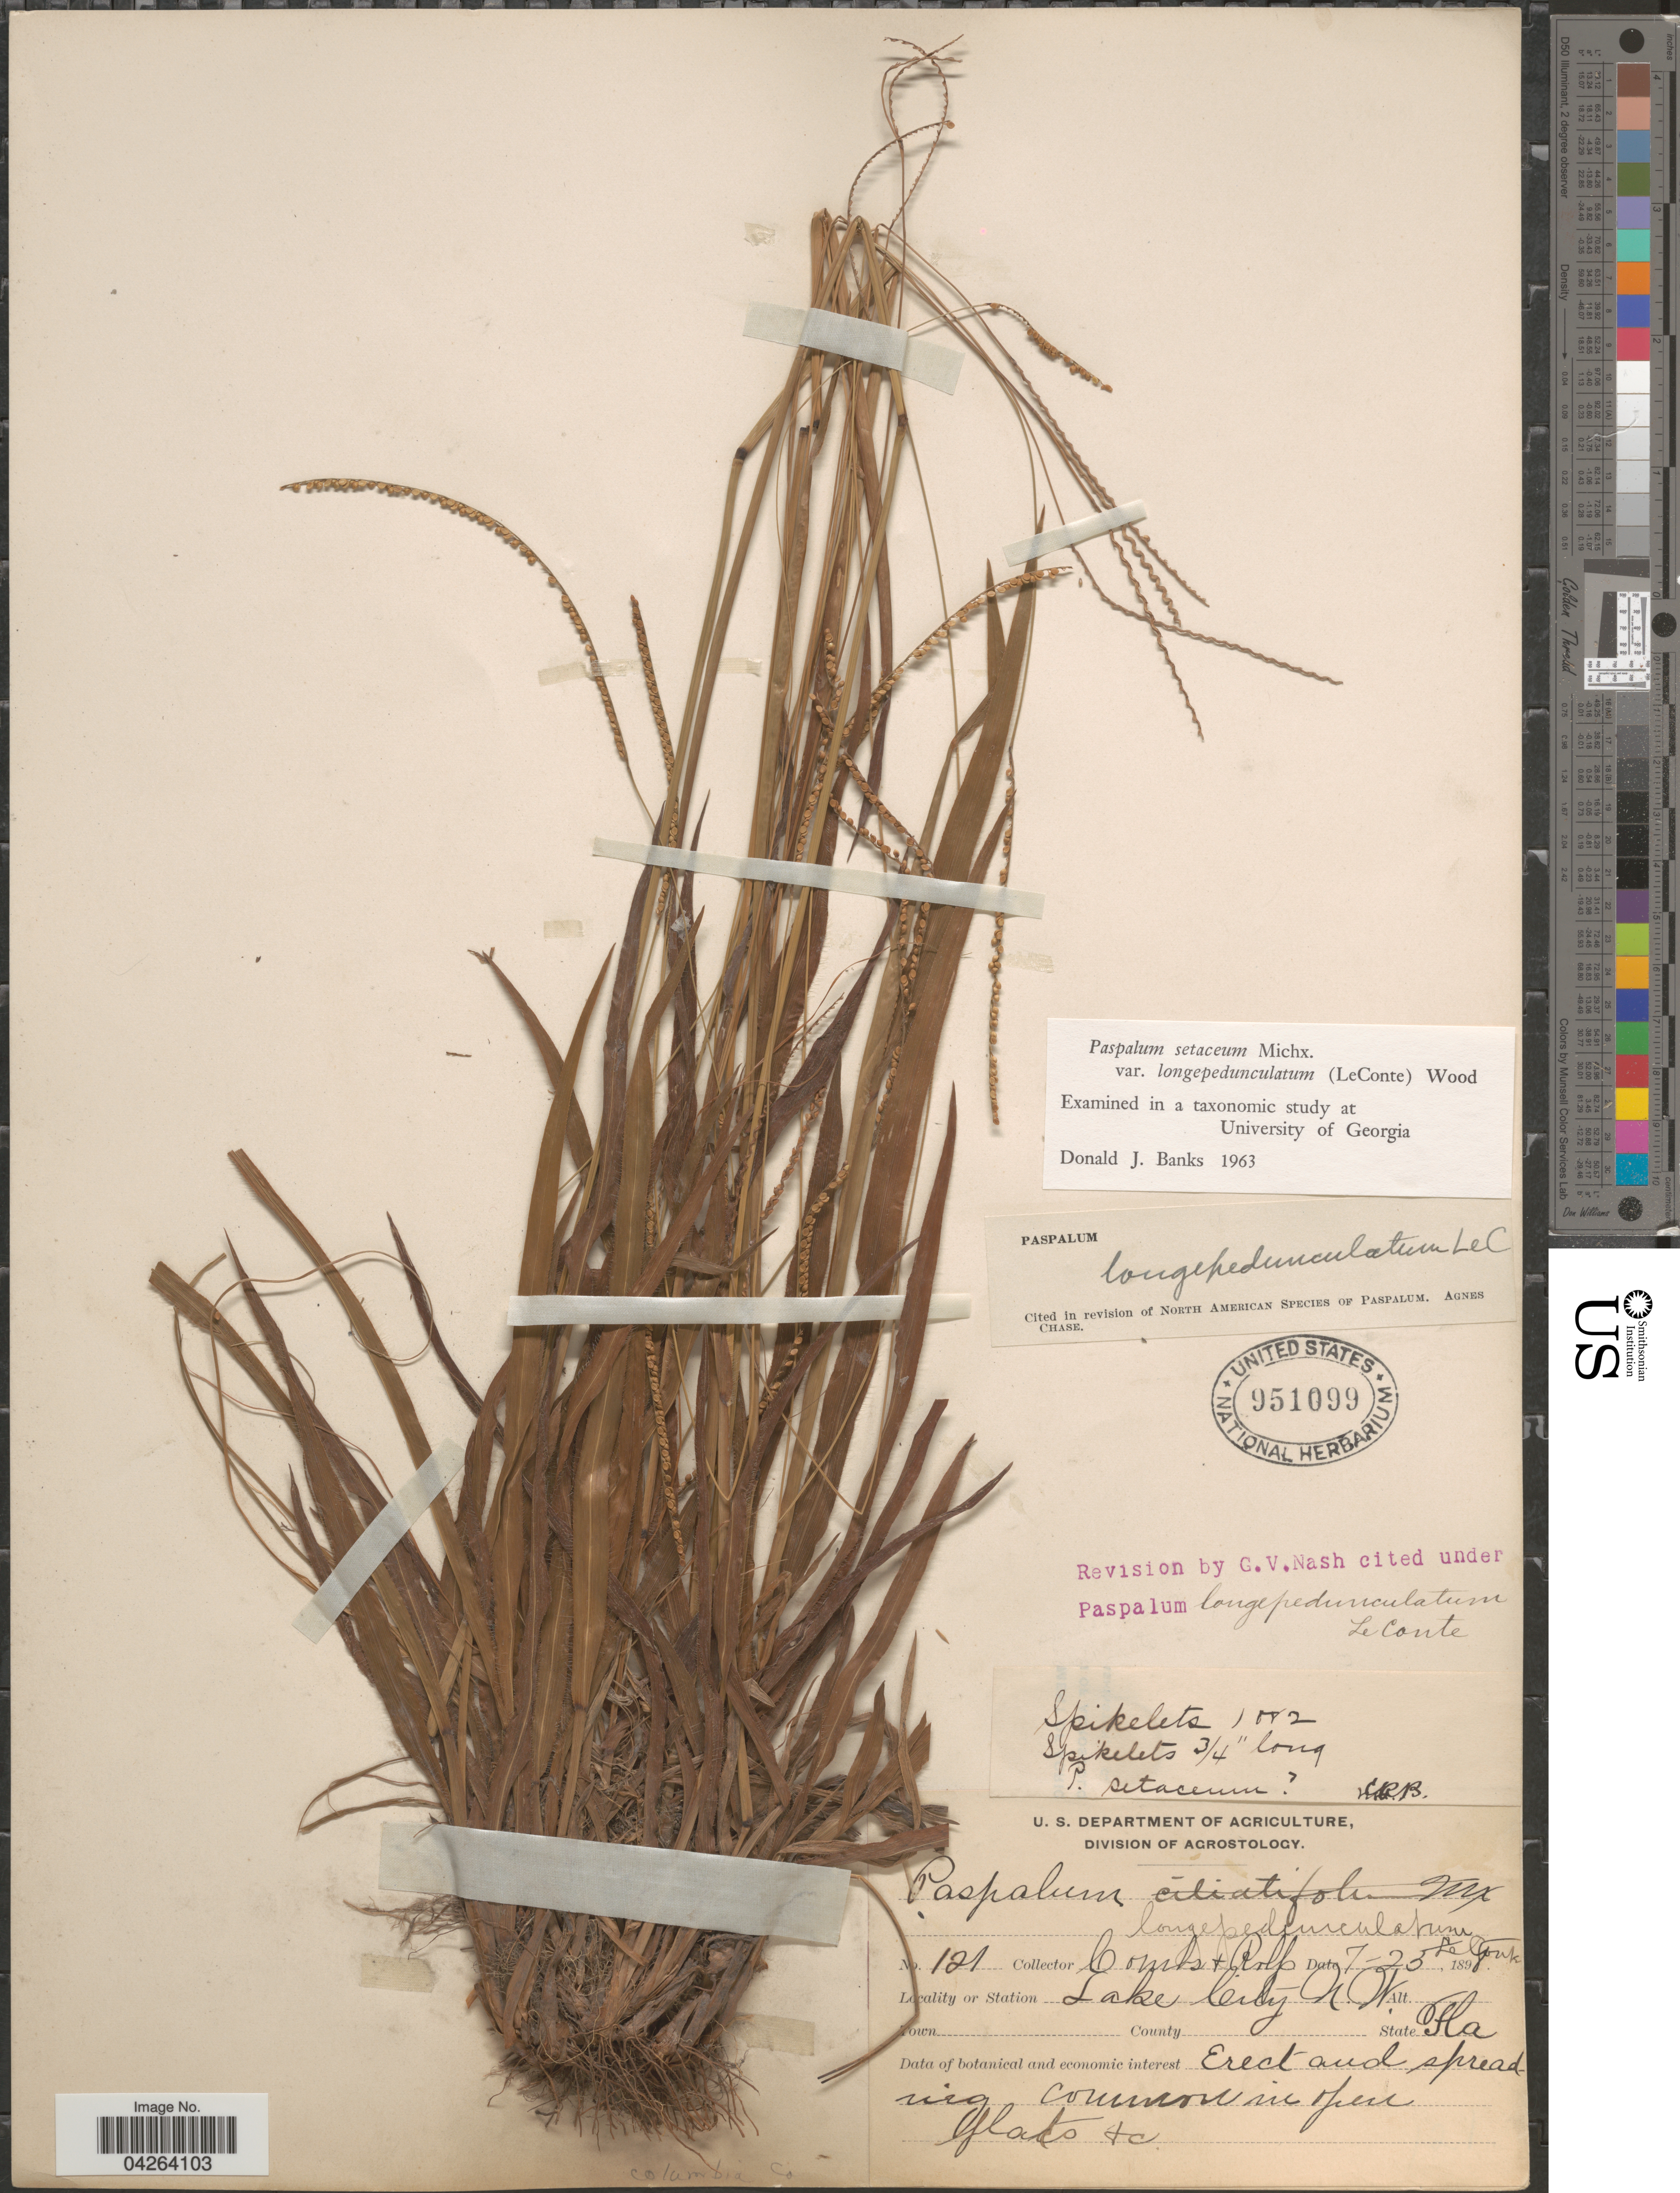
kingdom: Plantae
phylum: Tracheophyta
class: Liliopsida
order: Poales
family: Poaceae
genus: Paspalum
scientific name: Paspalum setaceum var. longipedunculatum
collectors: -. Combs & Rolfs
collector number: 121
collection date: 1898-07-25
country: United States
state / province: Florida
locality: Lake City N.W. Columbia Co.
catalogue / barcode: US 951099